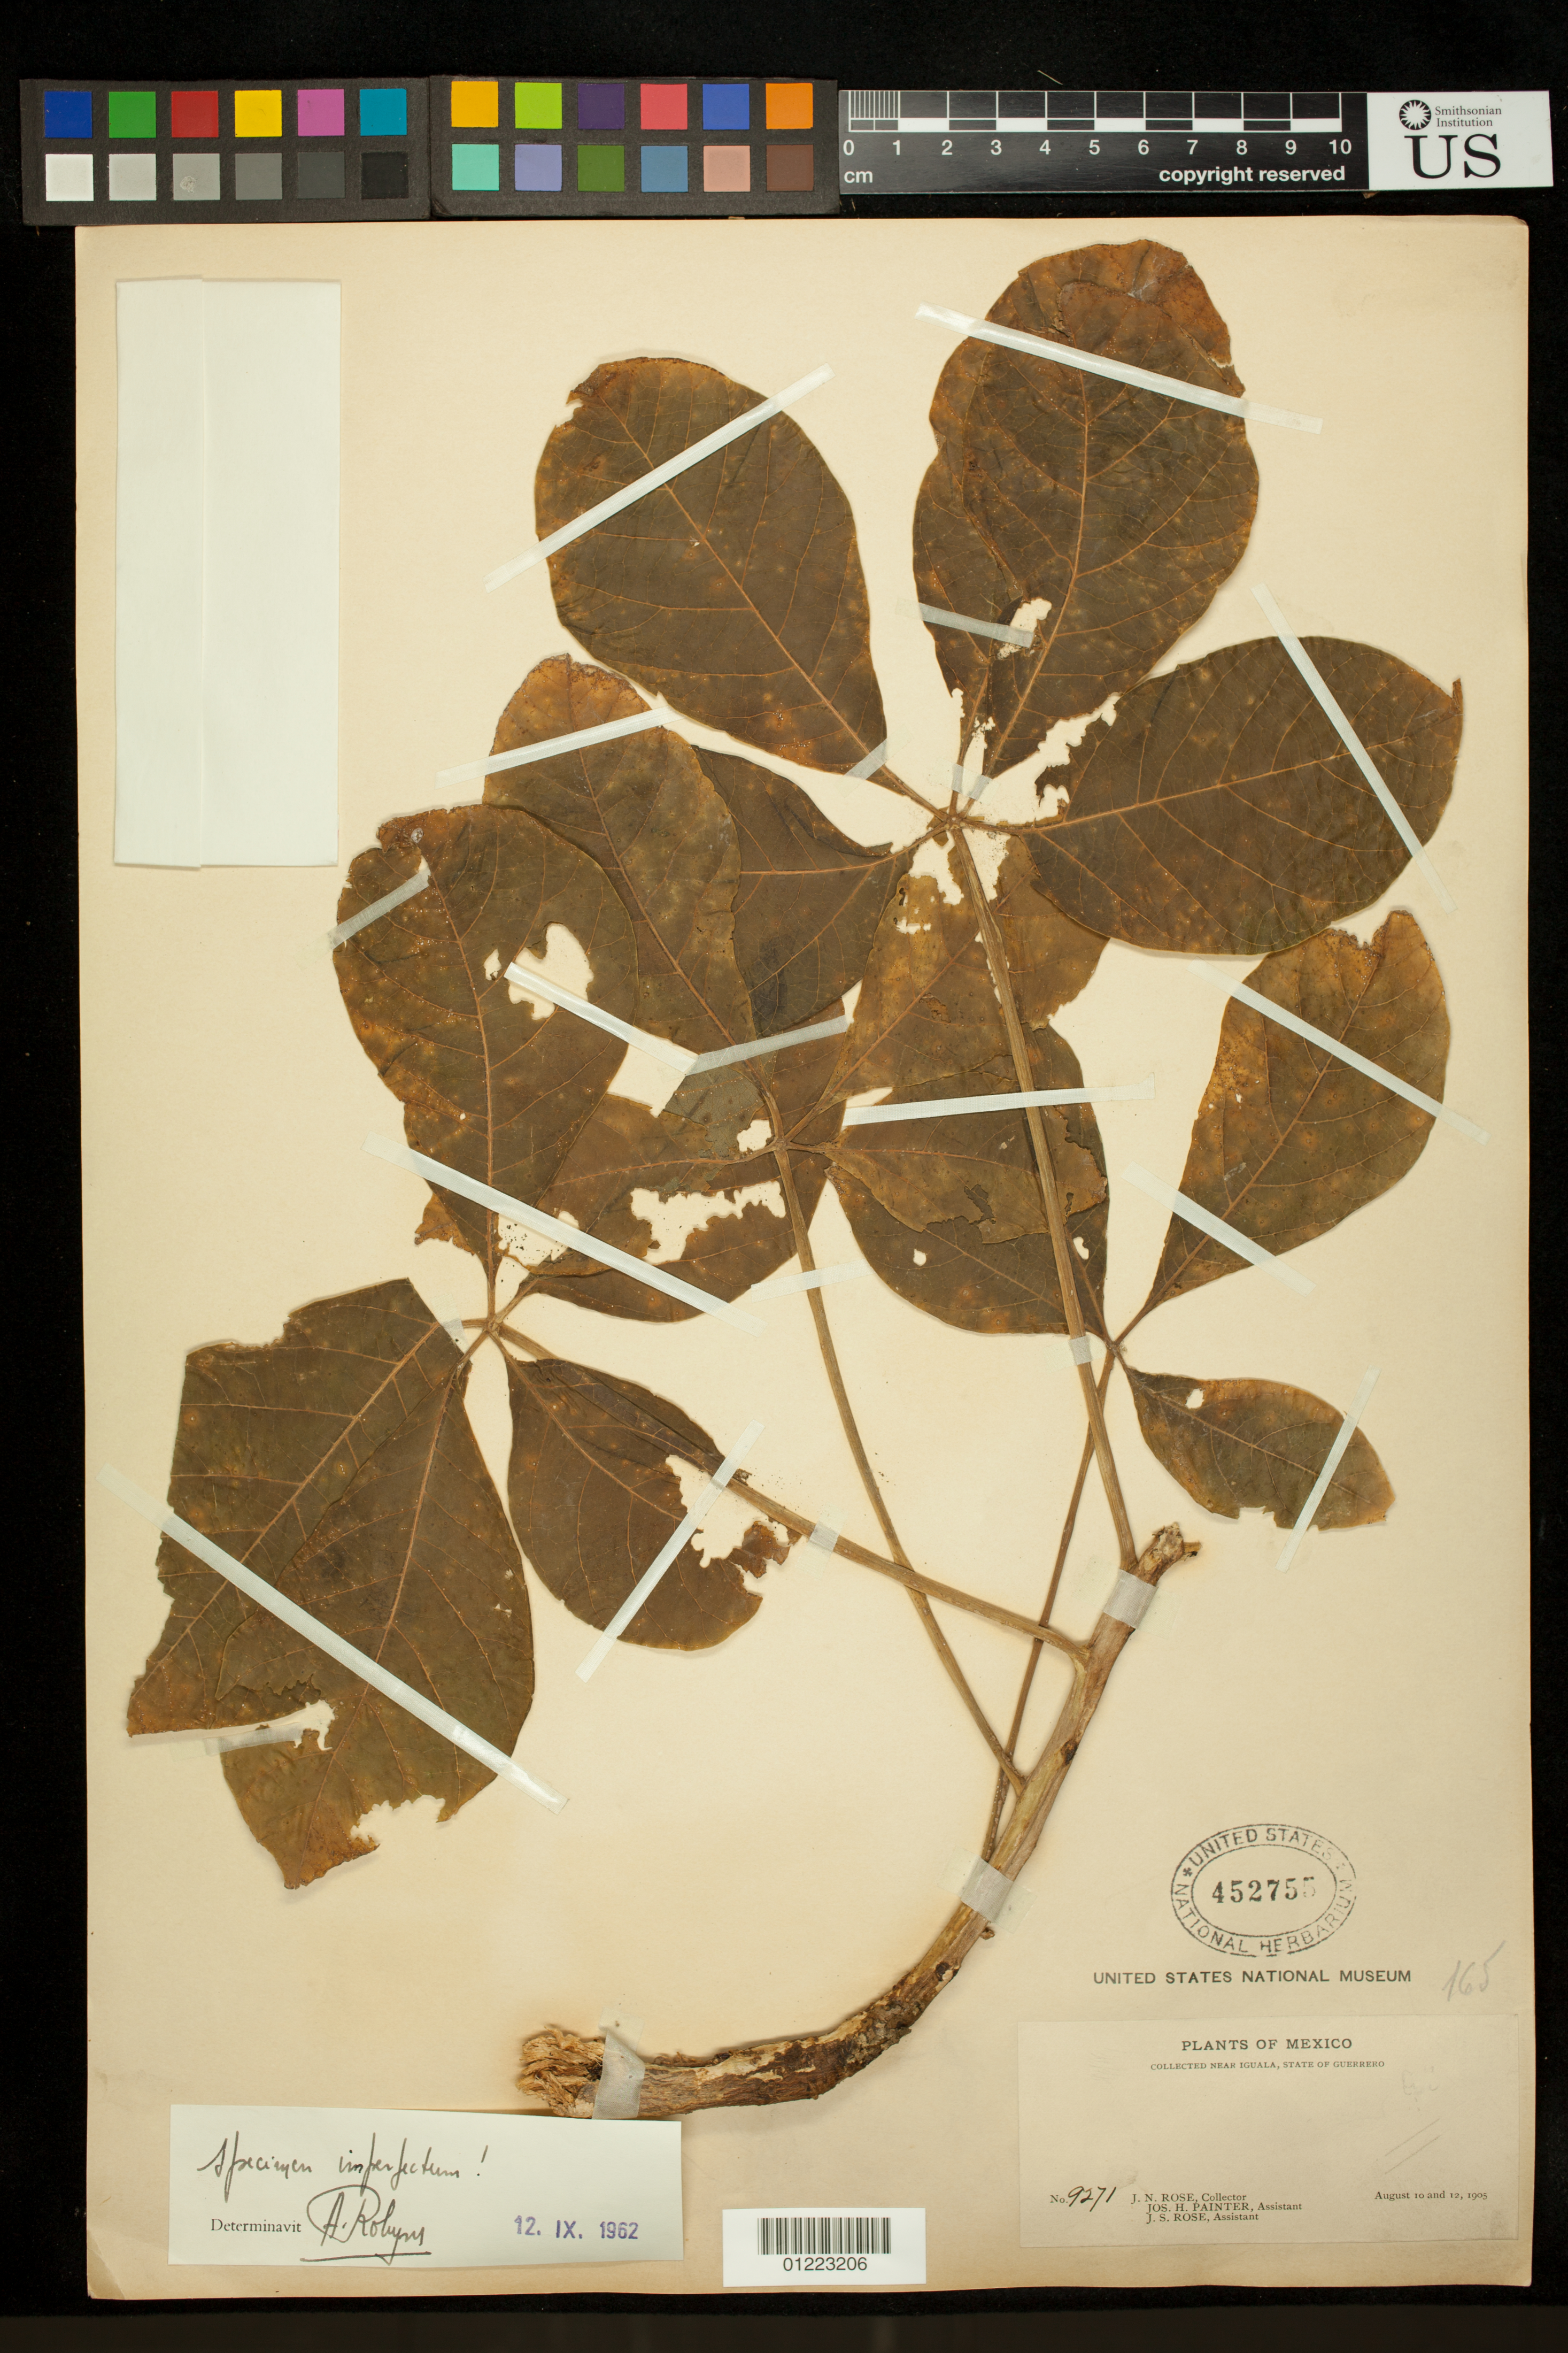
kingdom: Plantae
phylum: Tracheophyta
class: Magnoliopsida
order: Malvales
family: Malvaceae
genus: Bombax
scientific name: Bombax sp.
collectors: J. N. Rose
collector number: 9271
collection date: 1905-08-10,1905-08-12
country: Mexico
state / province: Guerrero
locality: Iguala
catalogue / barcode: US 452755